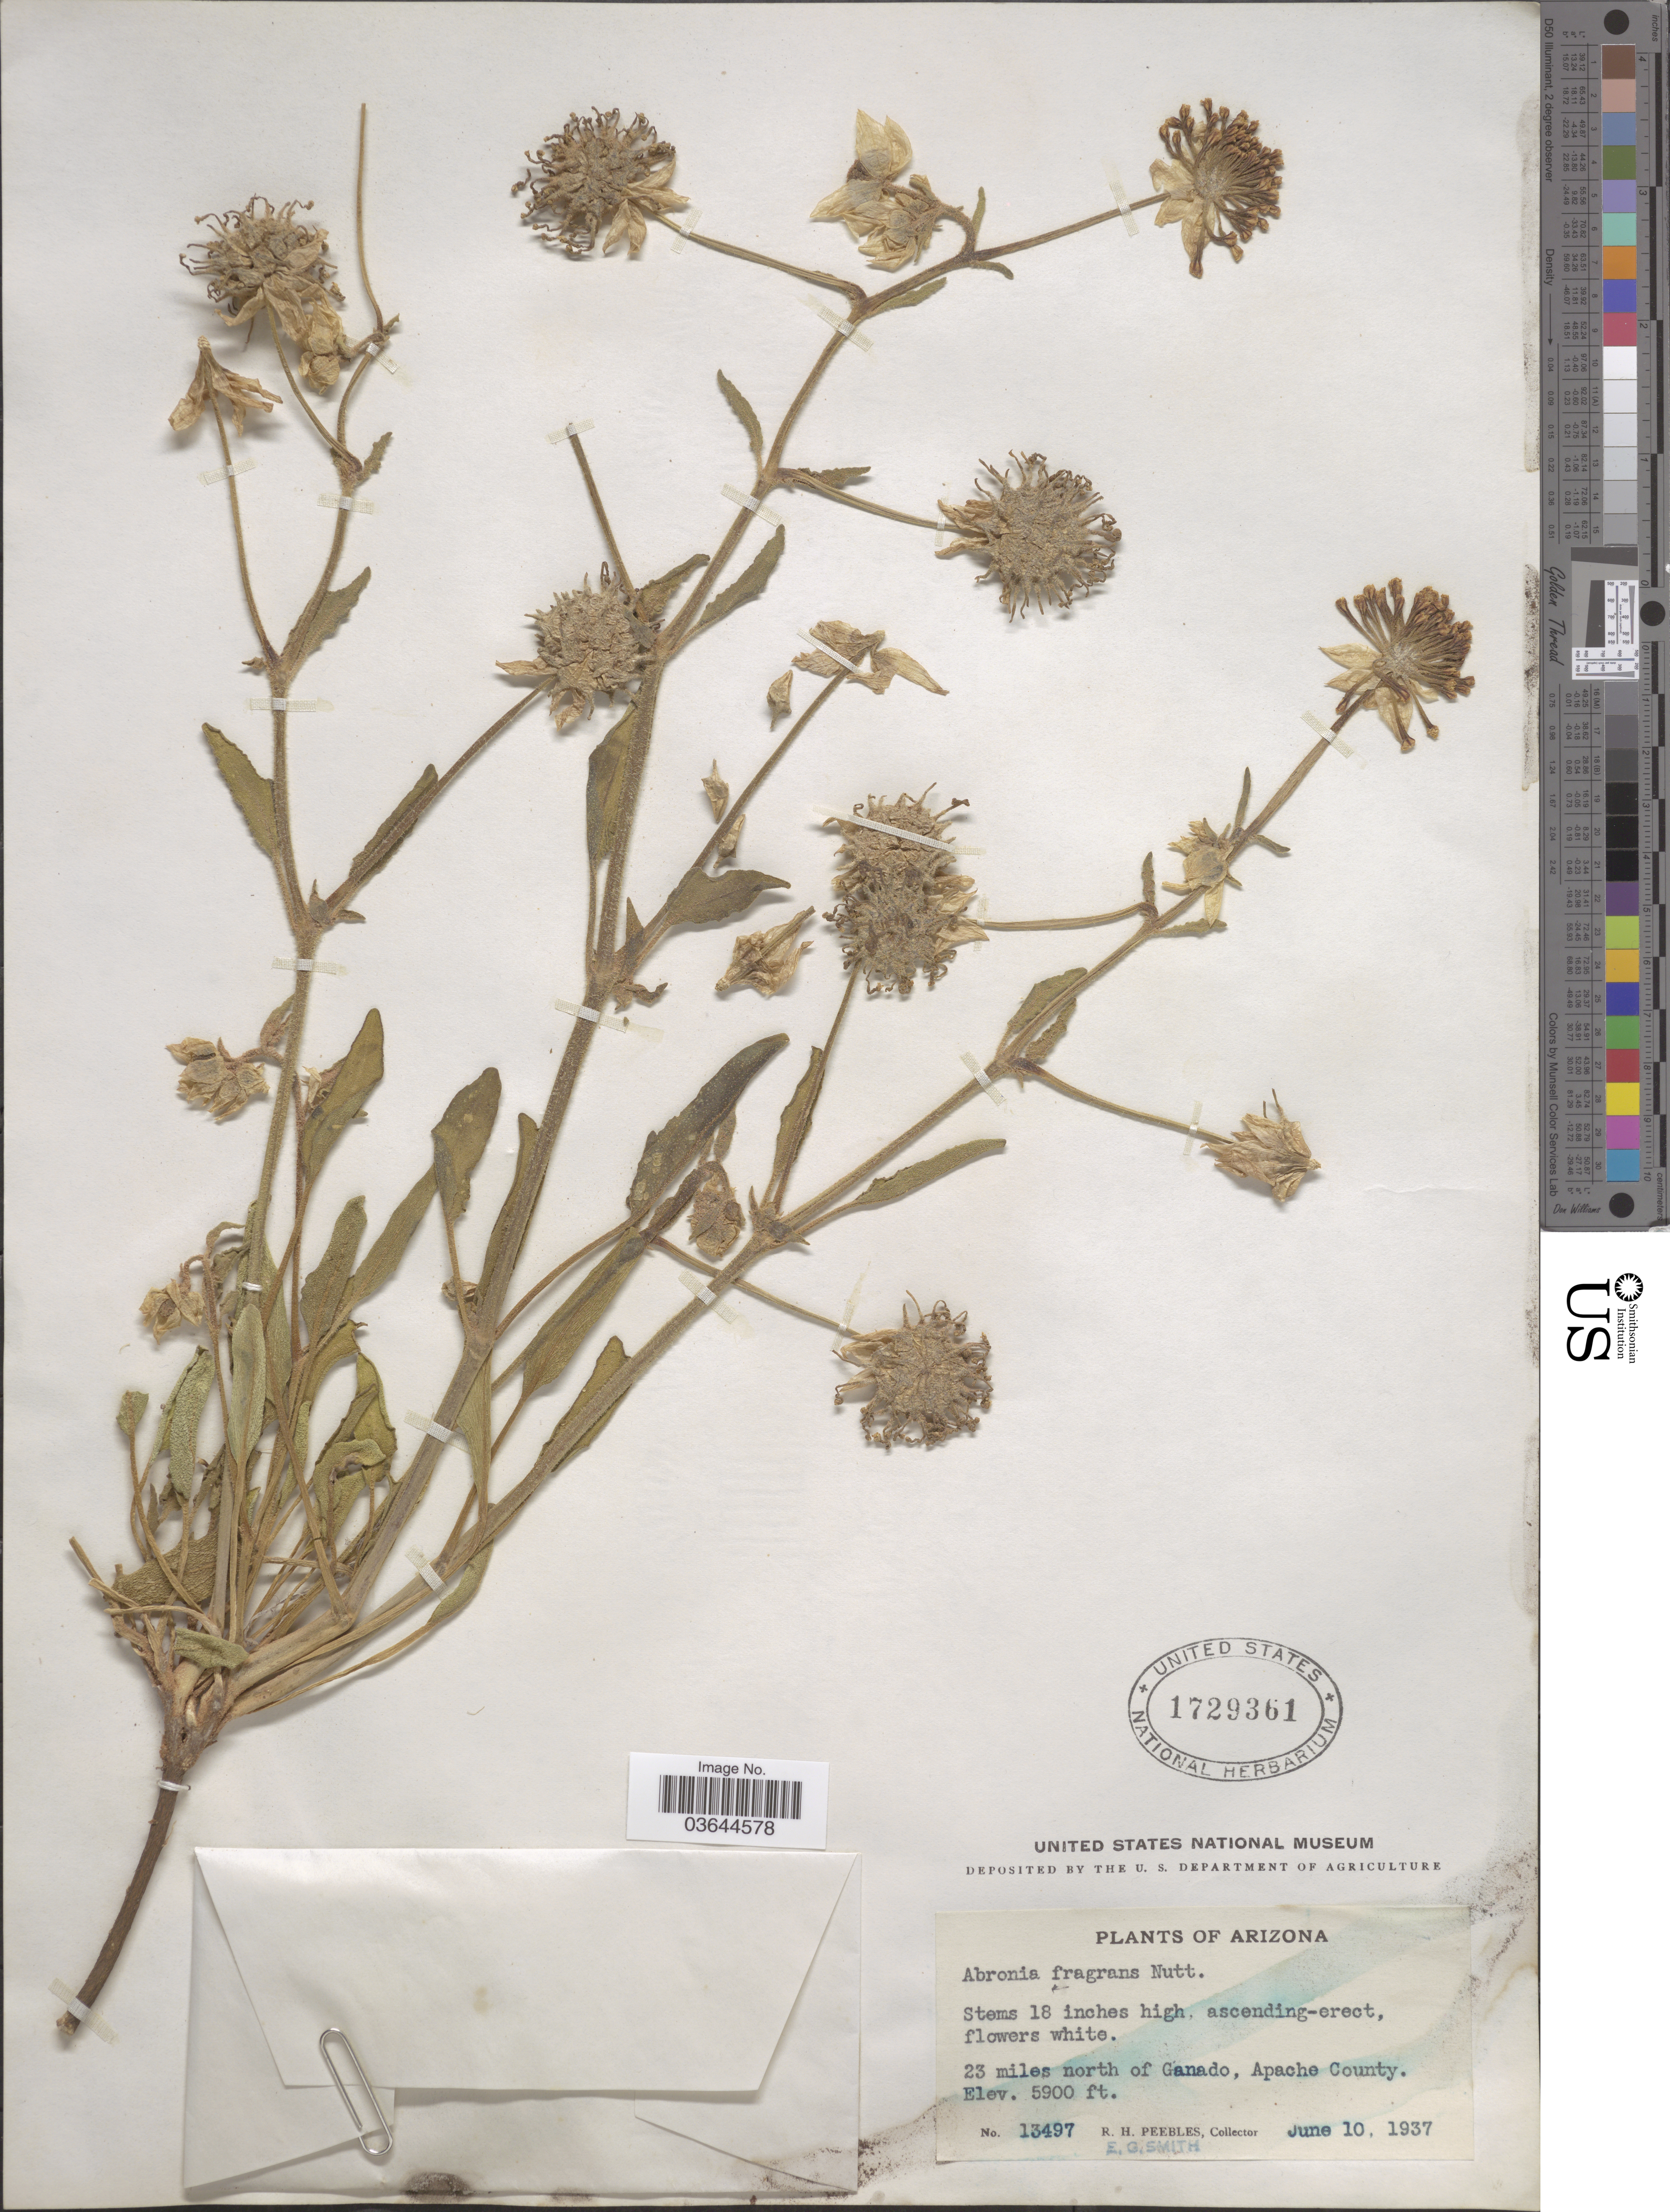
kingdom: Plantae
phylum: Tracheophyta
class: Magnoliopsida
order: Caryophyllales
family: Nyctaginaceae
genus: Abronia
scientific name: Abronia fragrans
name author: Nutt. ex Hook.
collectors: R. H. Peebles & E. G. Smith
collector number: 13497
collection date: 1937-06-10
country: United States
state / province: Arizona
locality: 23 miles north of Ganado, Apache County.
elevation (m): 1798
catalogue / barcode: US 1729361